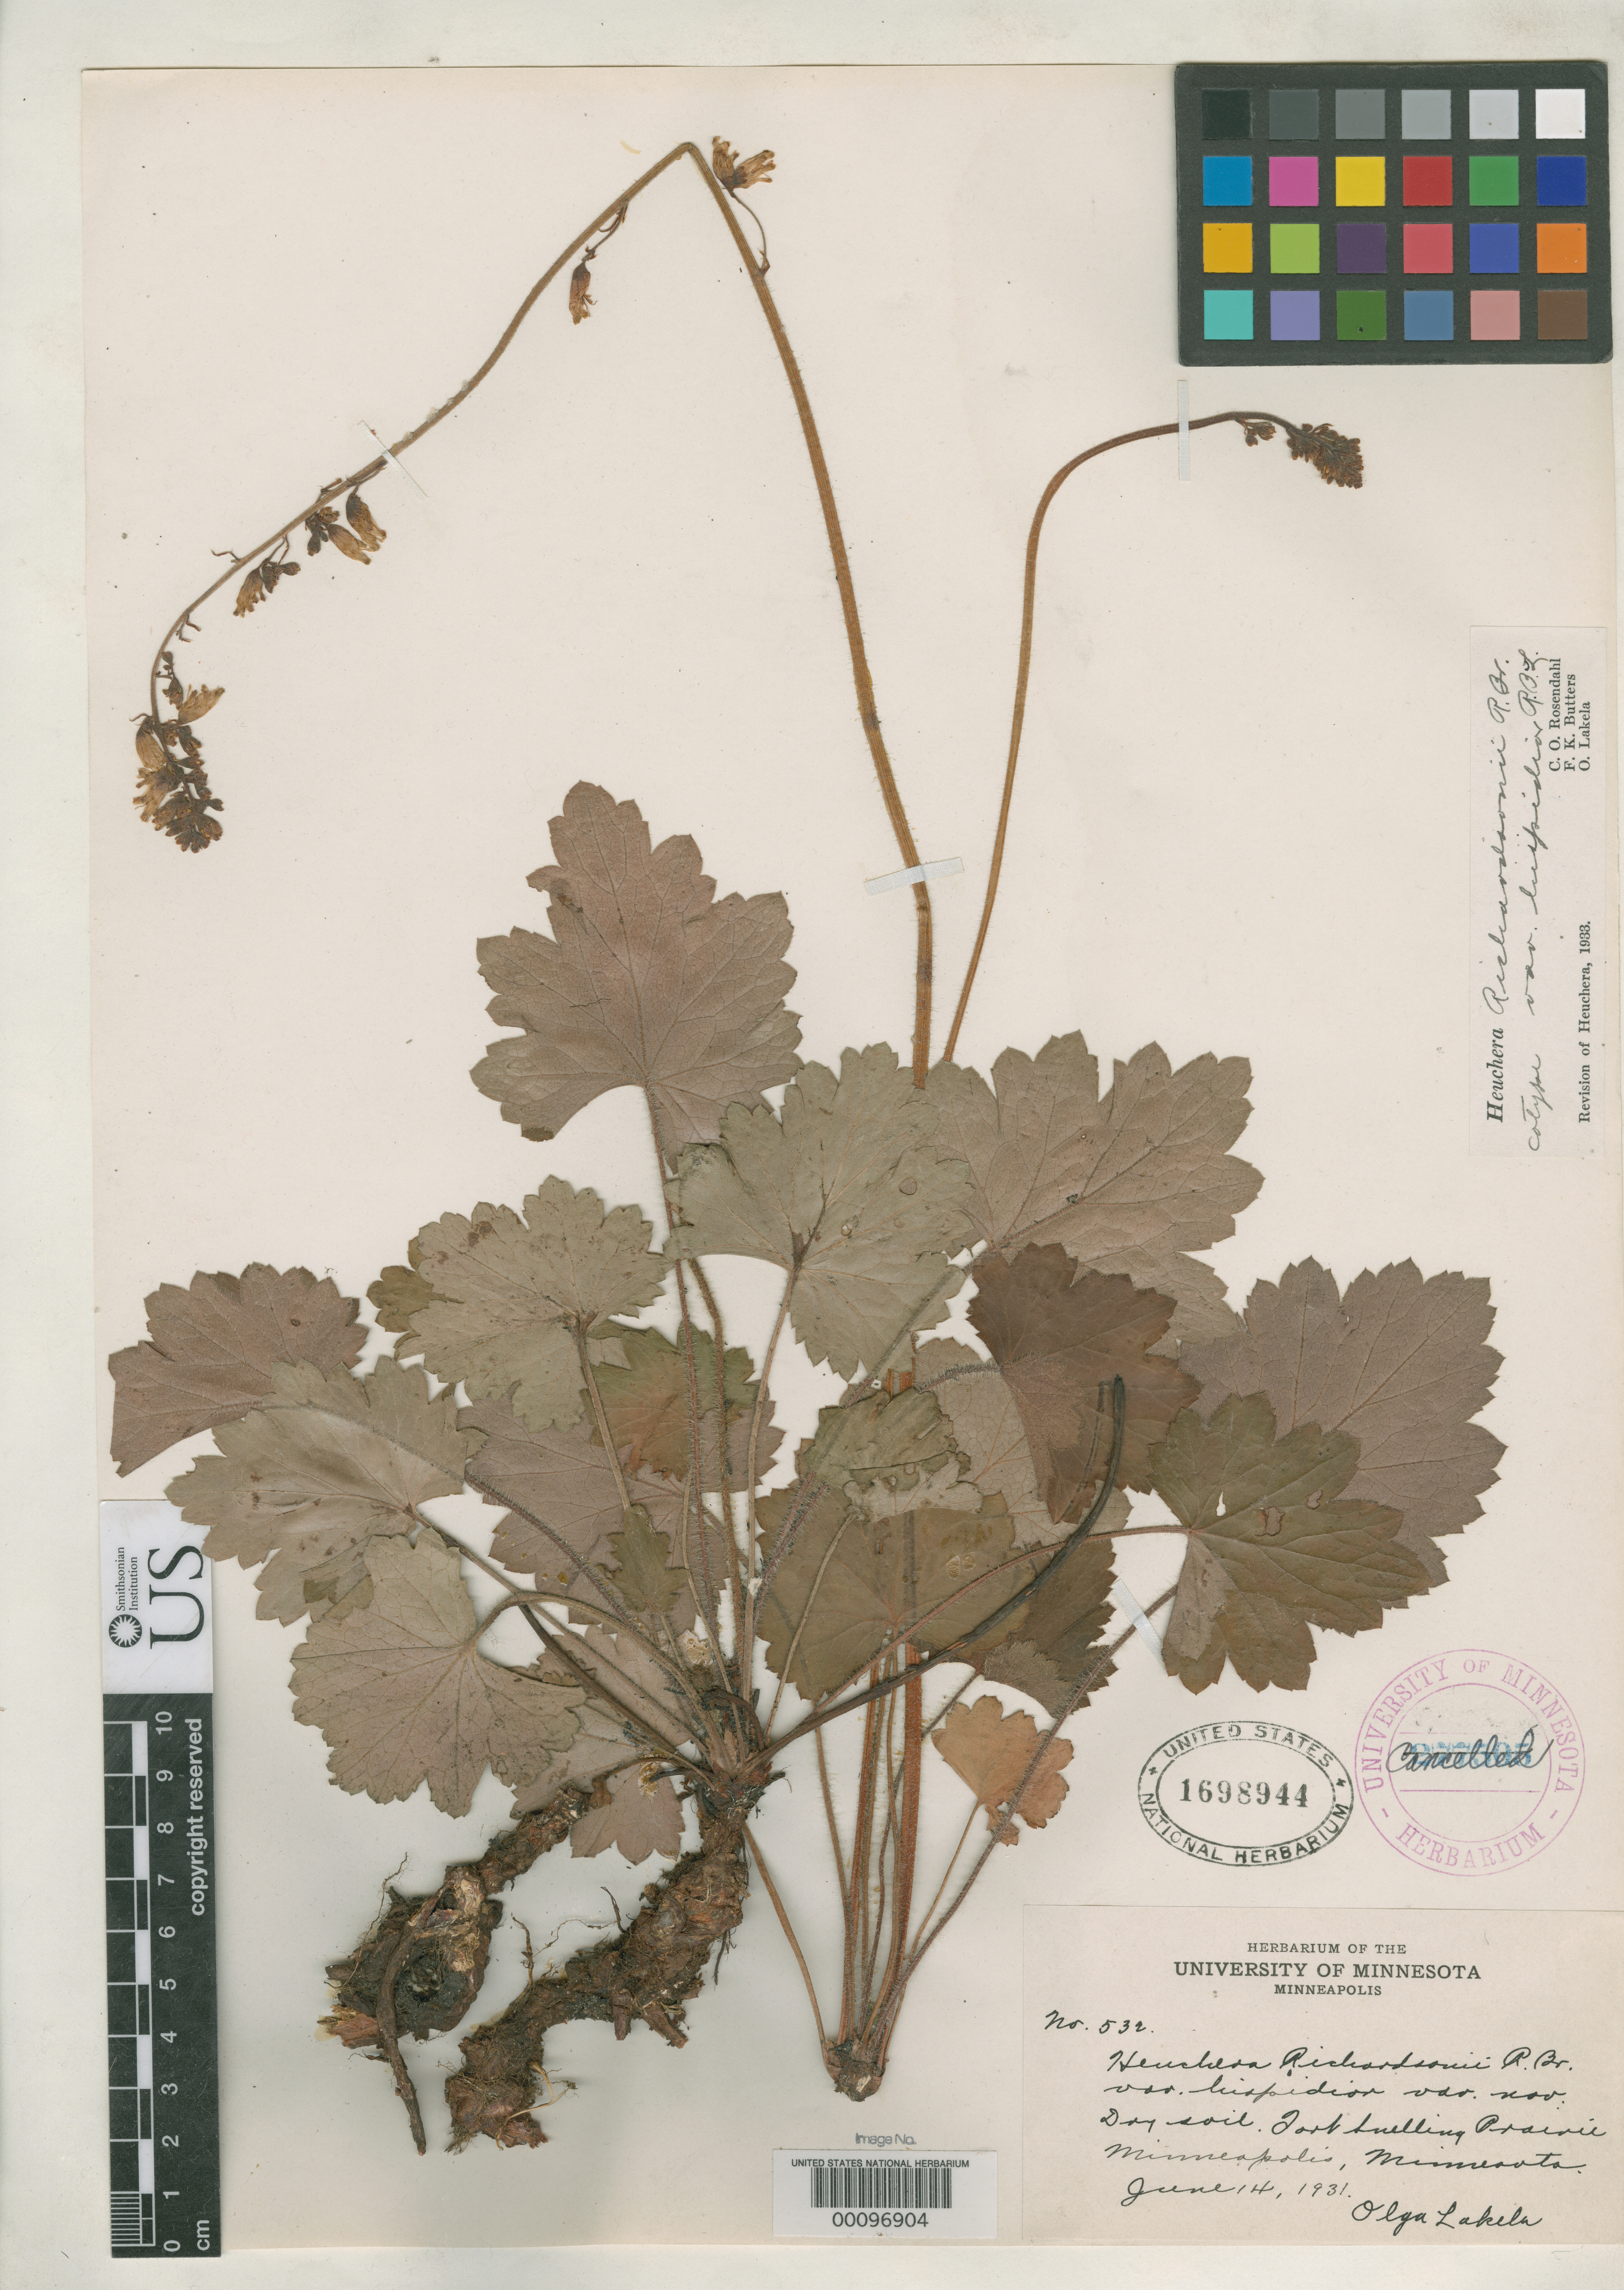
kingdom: Plantae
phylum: Tracheophyta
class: Magnoliopsida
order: Saxifragales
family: Saxifragaceae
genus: Heuchera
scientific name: Heuchera richardsonii var. hispidor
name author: Rosend. et al.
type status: Isotype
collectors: O. K. Lakela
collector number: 532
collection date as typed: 14 Jun 1931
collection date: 1931-06-14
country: United States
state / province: Minnesota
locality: Fort Snelling.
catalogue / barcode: US 1698944